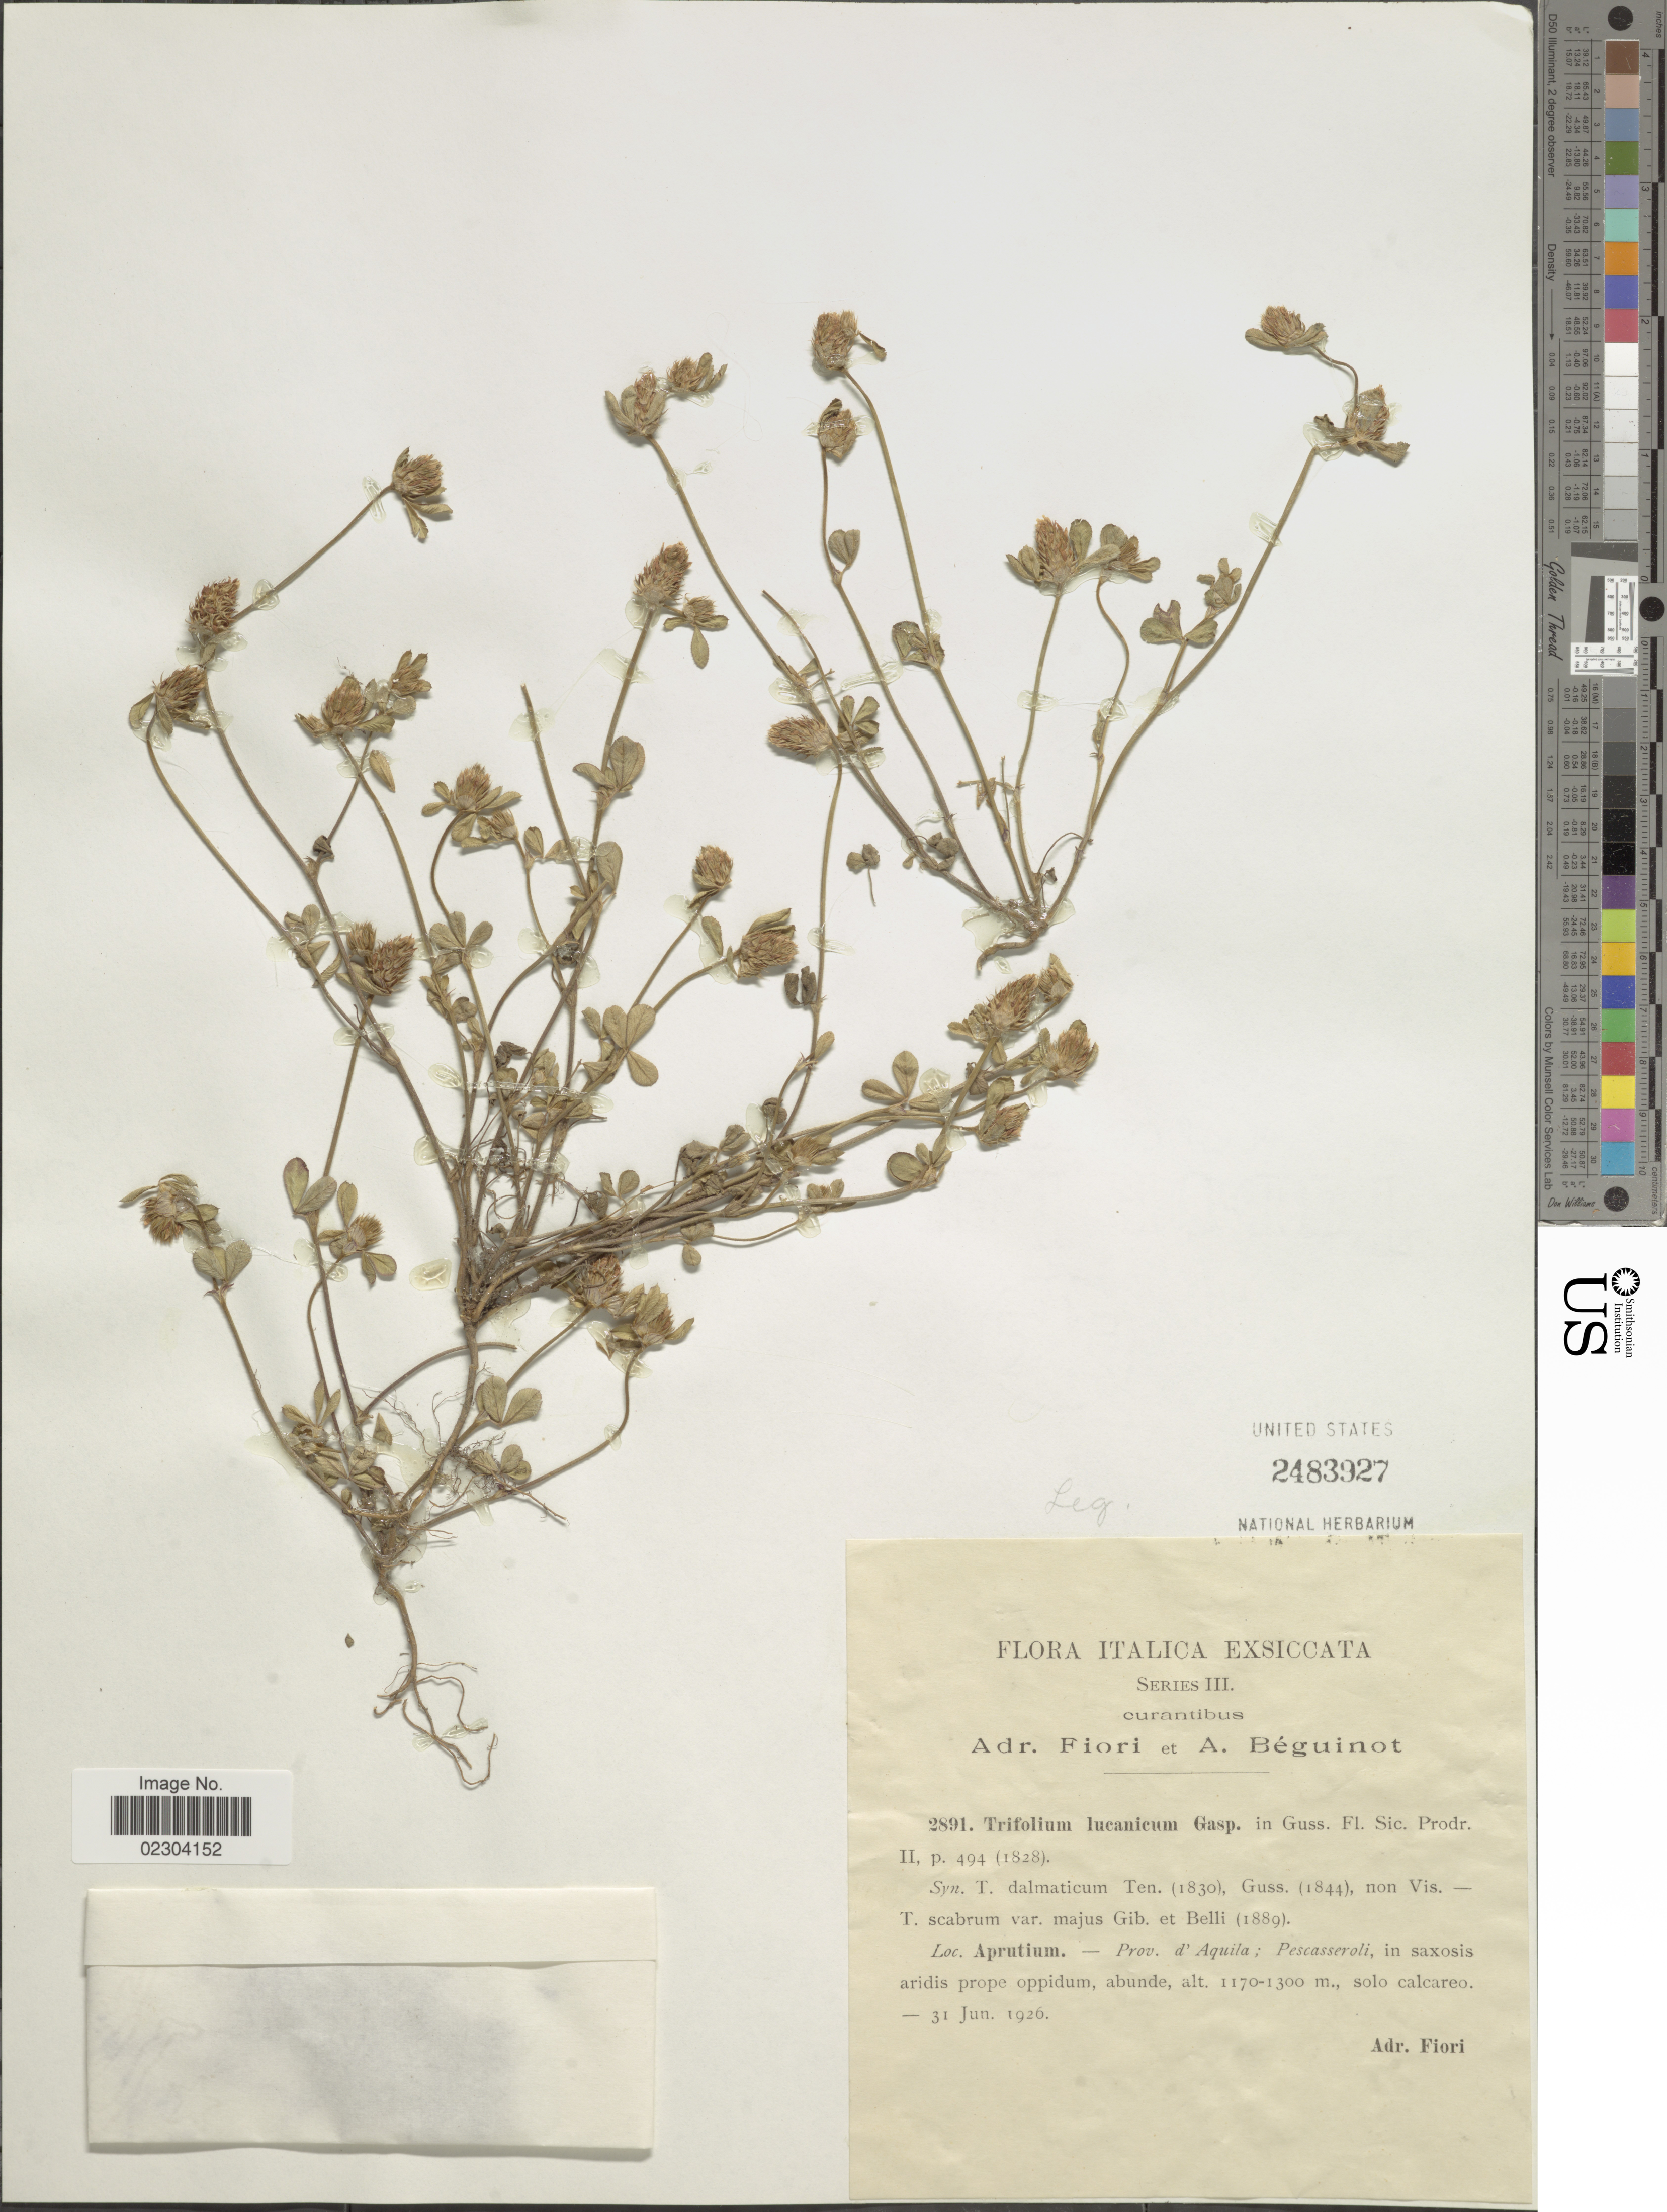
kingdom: Plantae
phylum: Tracheophyta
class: Magnoliopsida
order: Fabales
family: Fabaceae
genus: Trifolium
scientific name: Trifolium lucanicum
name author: Gussone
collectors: A. Fiori & A. Béguinot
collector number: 2891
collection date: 1926-01-31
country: Italy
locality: Italica Exsiccata. Aprutium.- Prov. d' Aquila; Pescasseroli, in saxosis aridis prope oppidum, abunde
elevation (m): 1170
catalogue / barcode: US 2483927